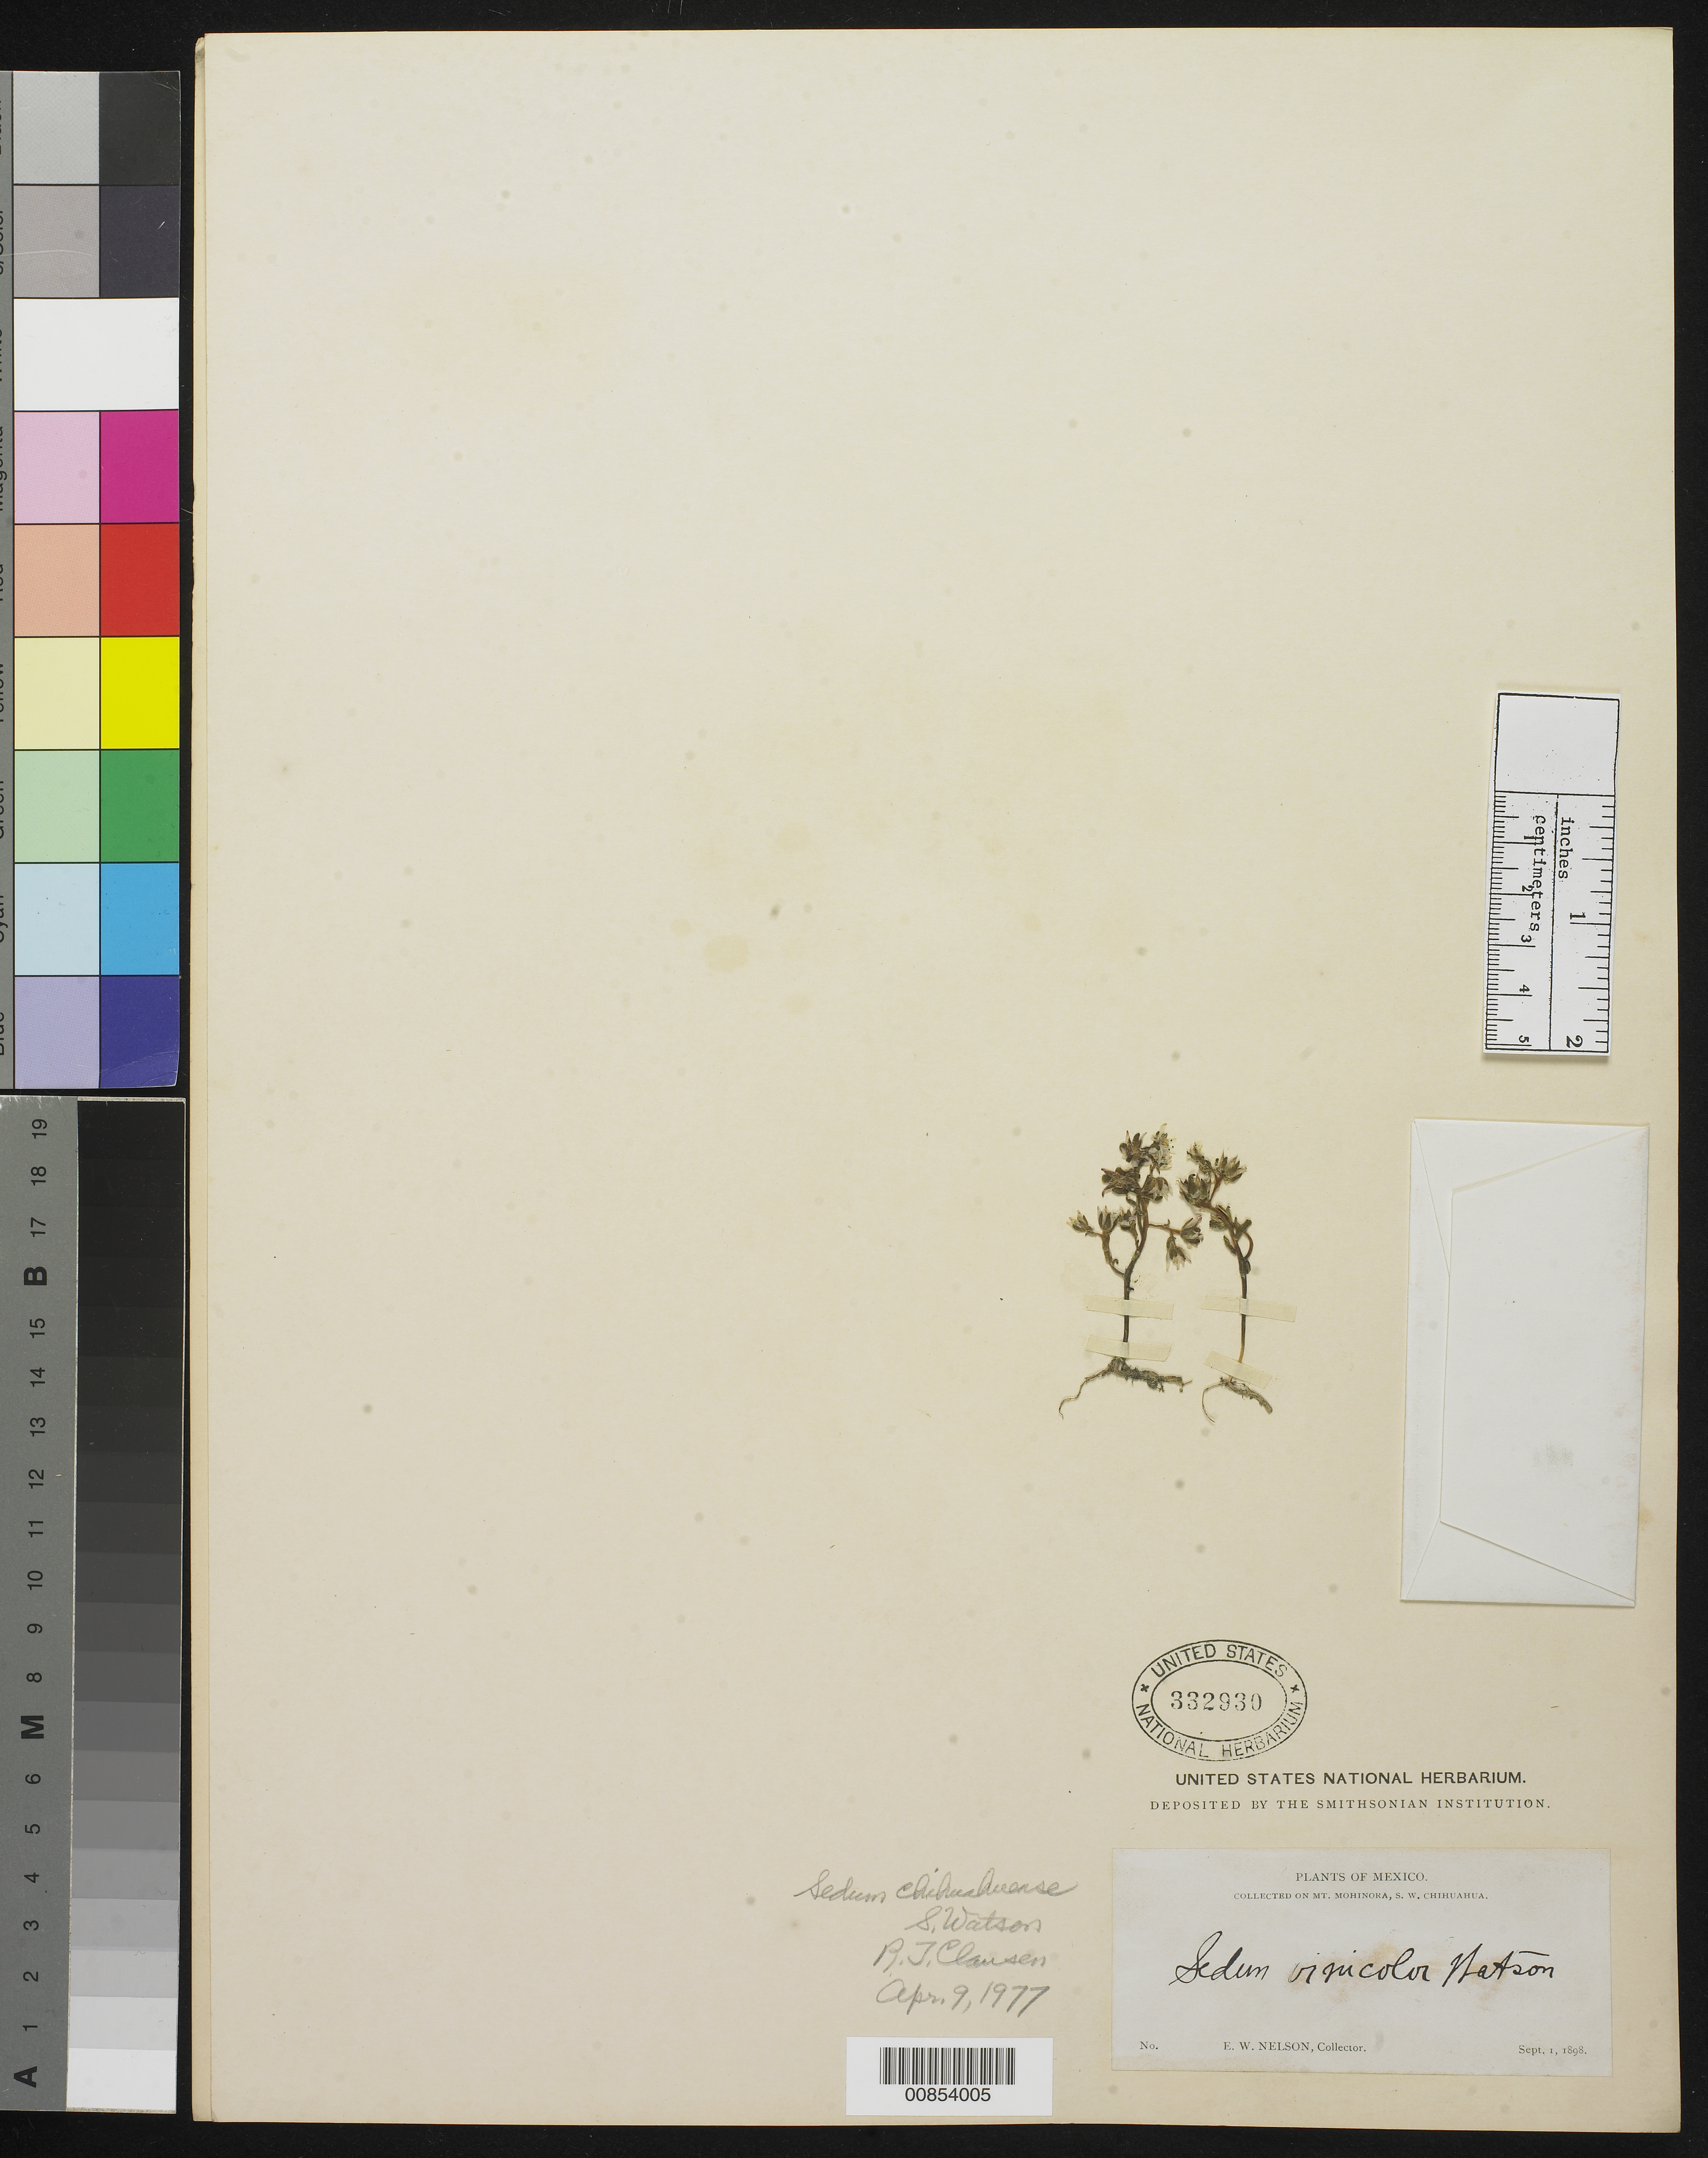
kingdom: Plantae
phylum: Tracheophyta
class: Magnoliopsida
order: Saxifragales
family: Crassulaceae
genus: Sedum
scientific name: Sedum chihuahuense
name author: S. Watson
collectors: E. W. Nelson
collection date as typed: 01 Sep 1898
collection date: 1898-09-01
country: Mexico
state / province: Chihuahua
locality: Mt. Mohinora, S.W. Chihuahua.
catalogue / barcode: US 332930